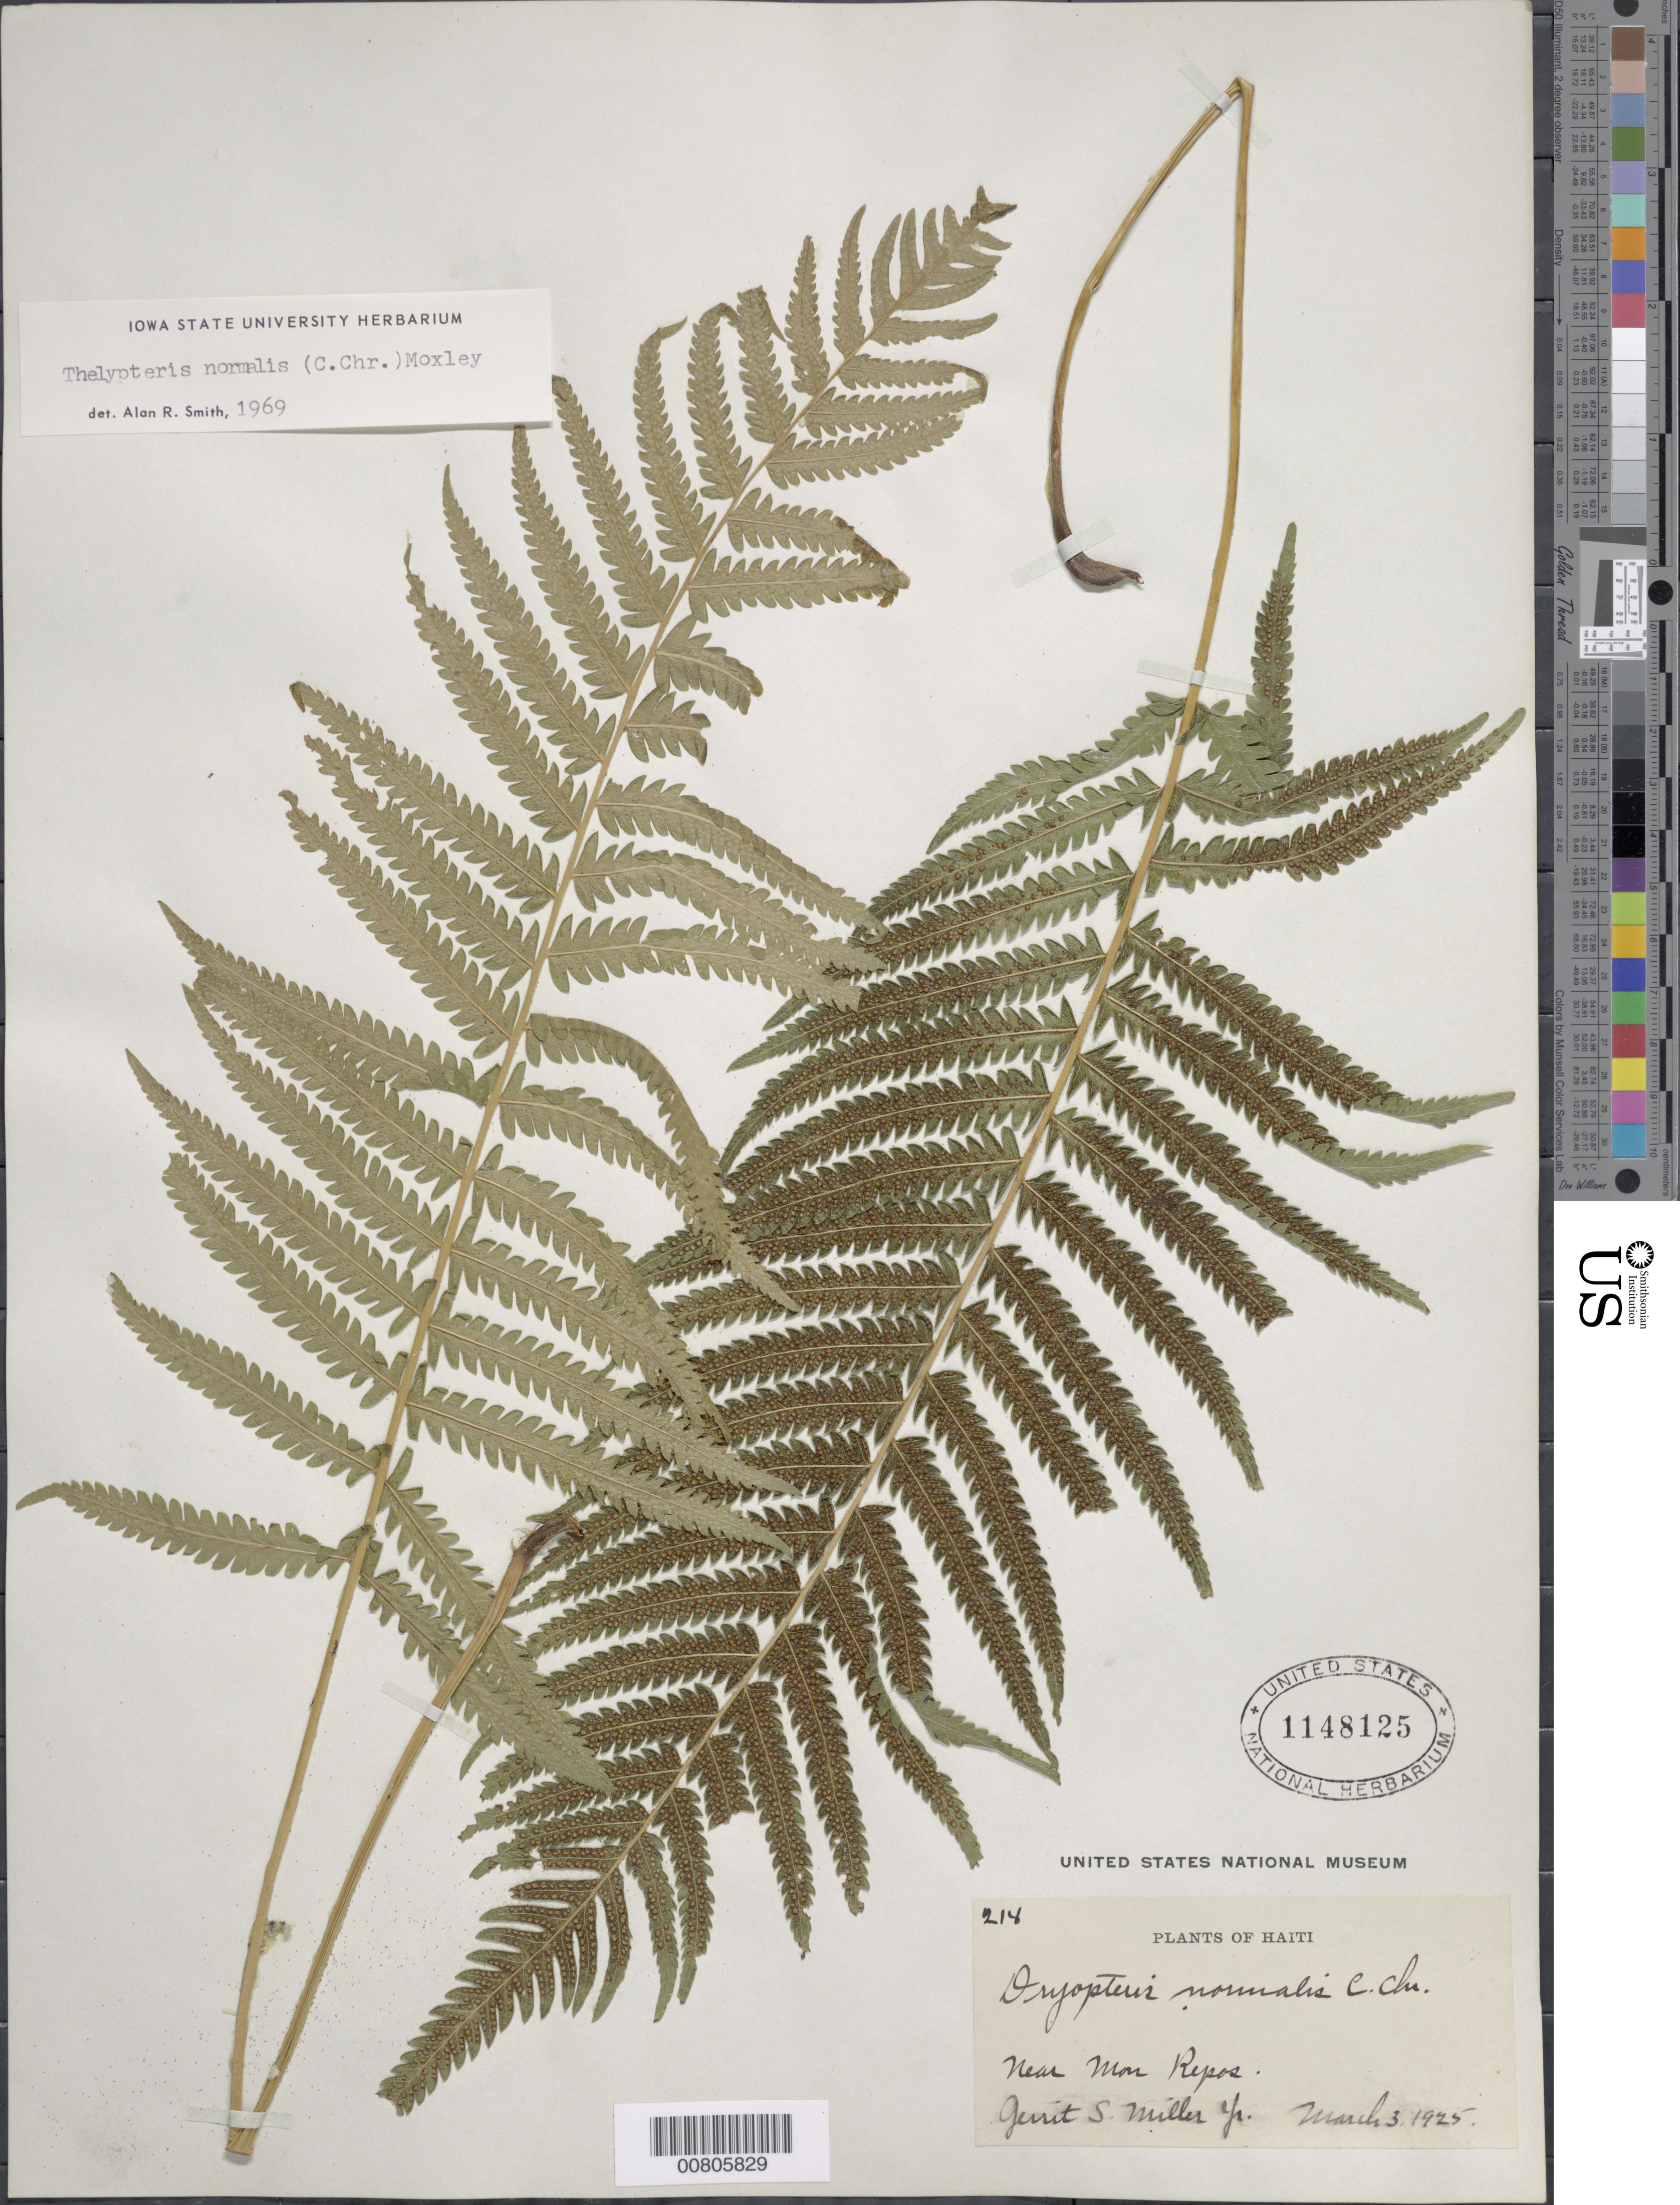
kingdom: Plantae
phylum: Tracheophyta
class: Polypodiopsida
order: Polypodiales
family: Thelypteridaceae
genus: Christella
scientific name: Christella kunthii comb. ined.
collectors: G. S. Miller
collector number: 214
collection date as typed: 03 Mar 1925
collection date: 1925-03-03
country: Haiti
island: Hispaniola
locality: Mon Repos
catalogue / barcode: US 1148125